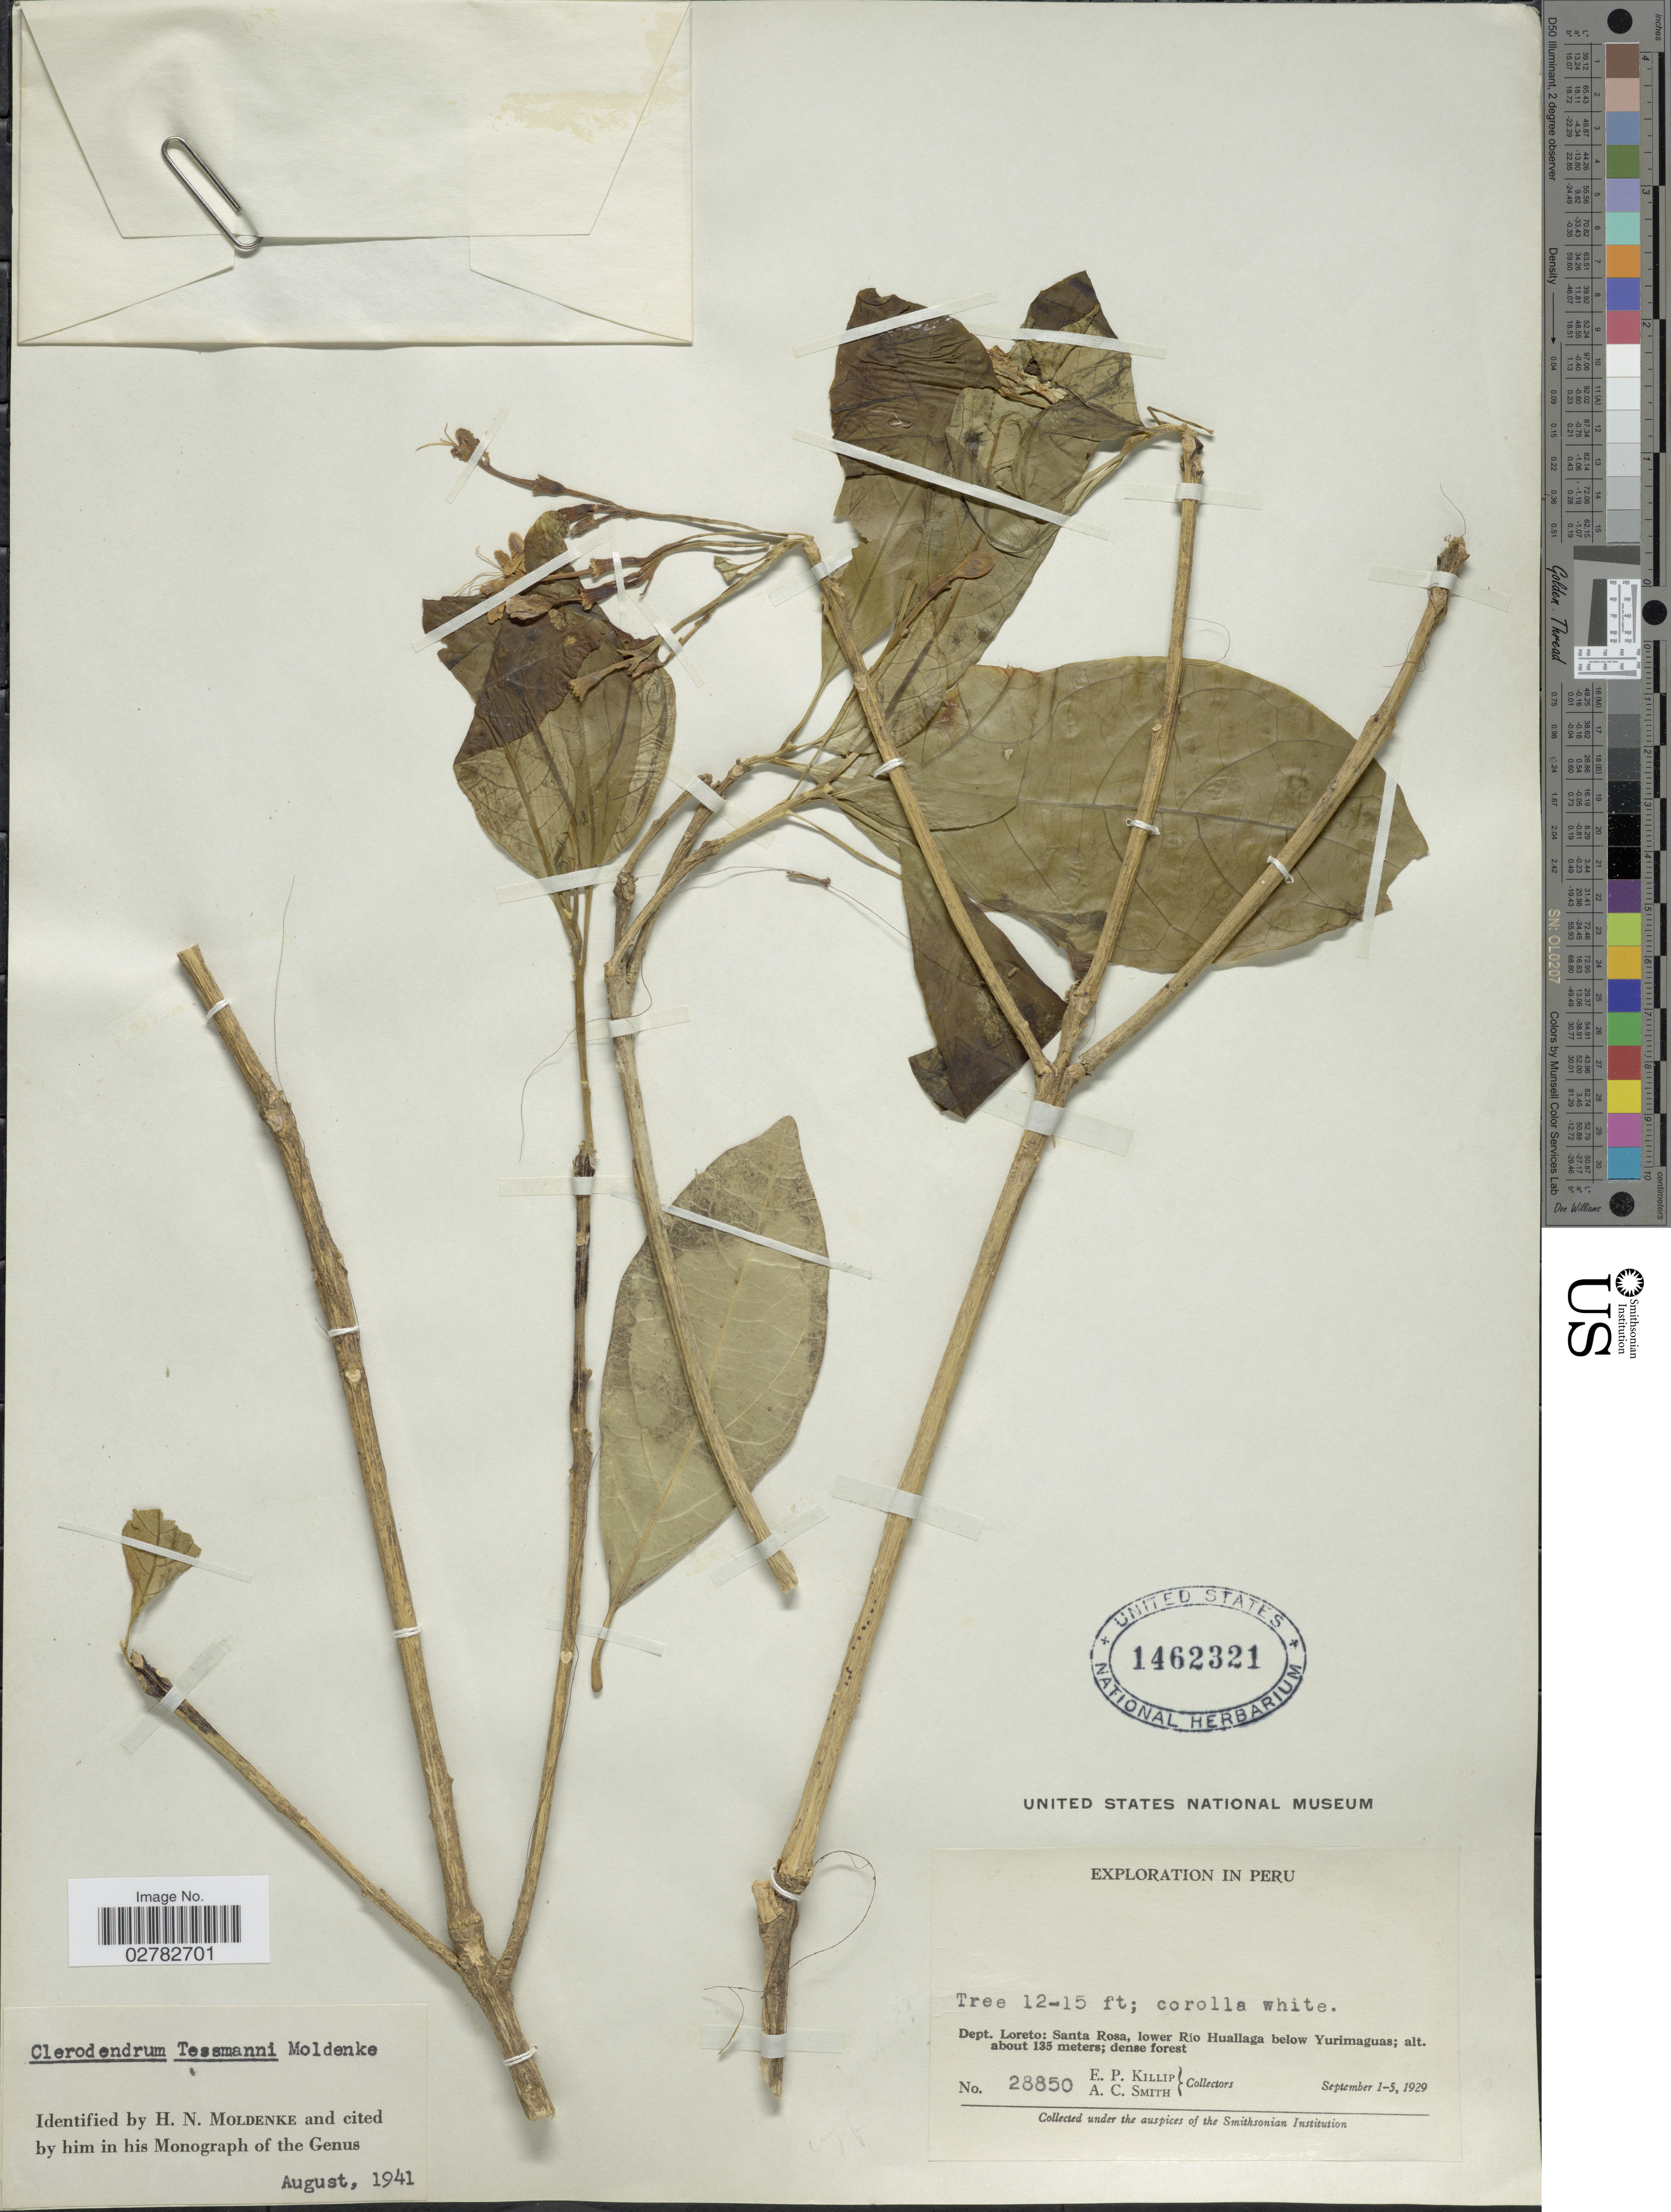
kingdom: Plantae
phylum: Tracheophyta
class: Magnoliopsida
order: Lamiales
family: Lamiaceae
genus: Clerodendrum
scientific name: Clerodendrum tessmannii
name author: Moldenke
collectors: E. P. Killip & A. C. Smith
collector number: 28850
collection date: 1929-09-01/1929-09-05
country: Peru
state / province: Loreto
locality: Dept. Loreto: Santa Rosa, lower Río Huallaga below Yurimaguas.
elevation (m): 135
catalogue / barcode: US 1462321